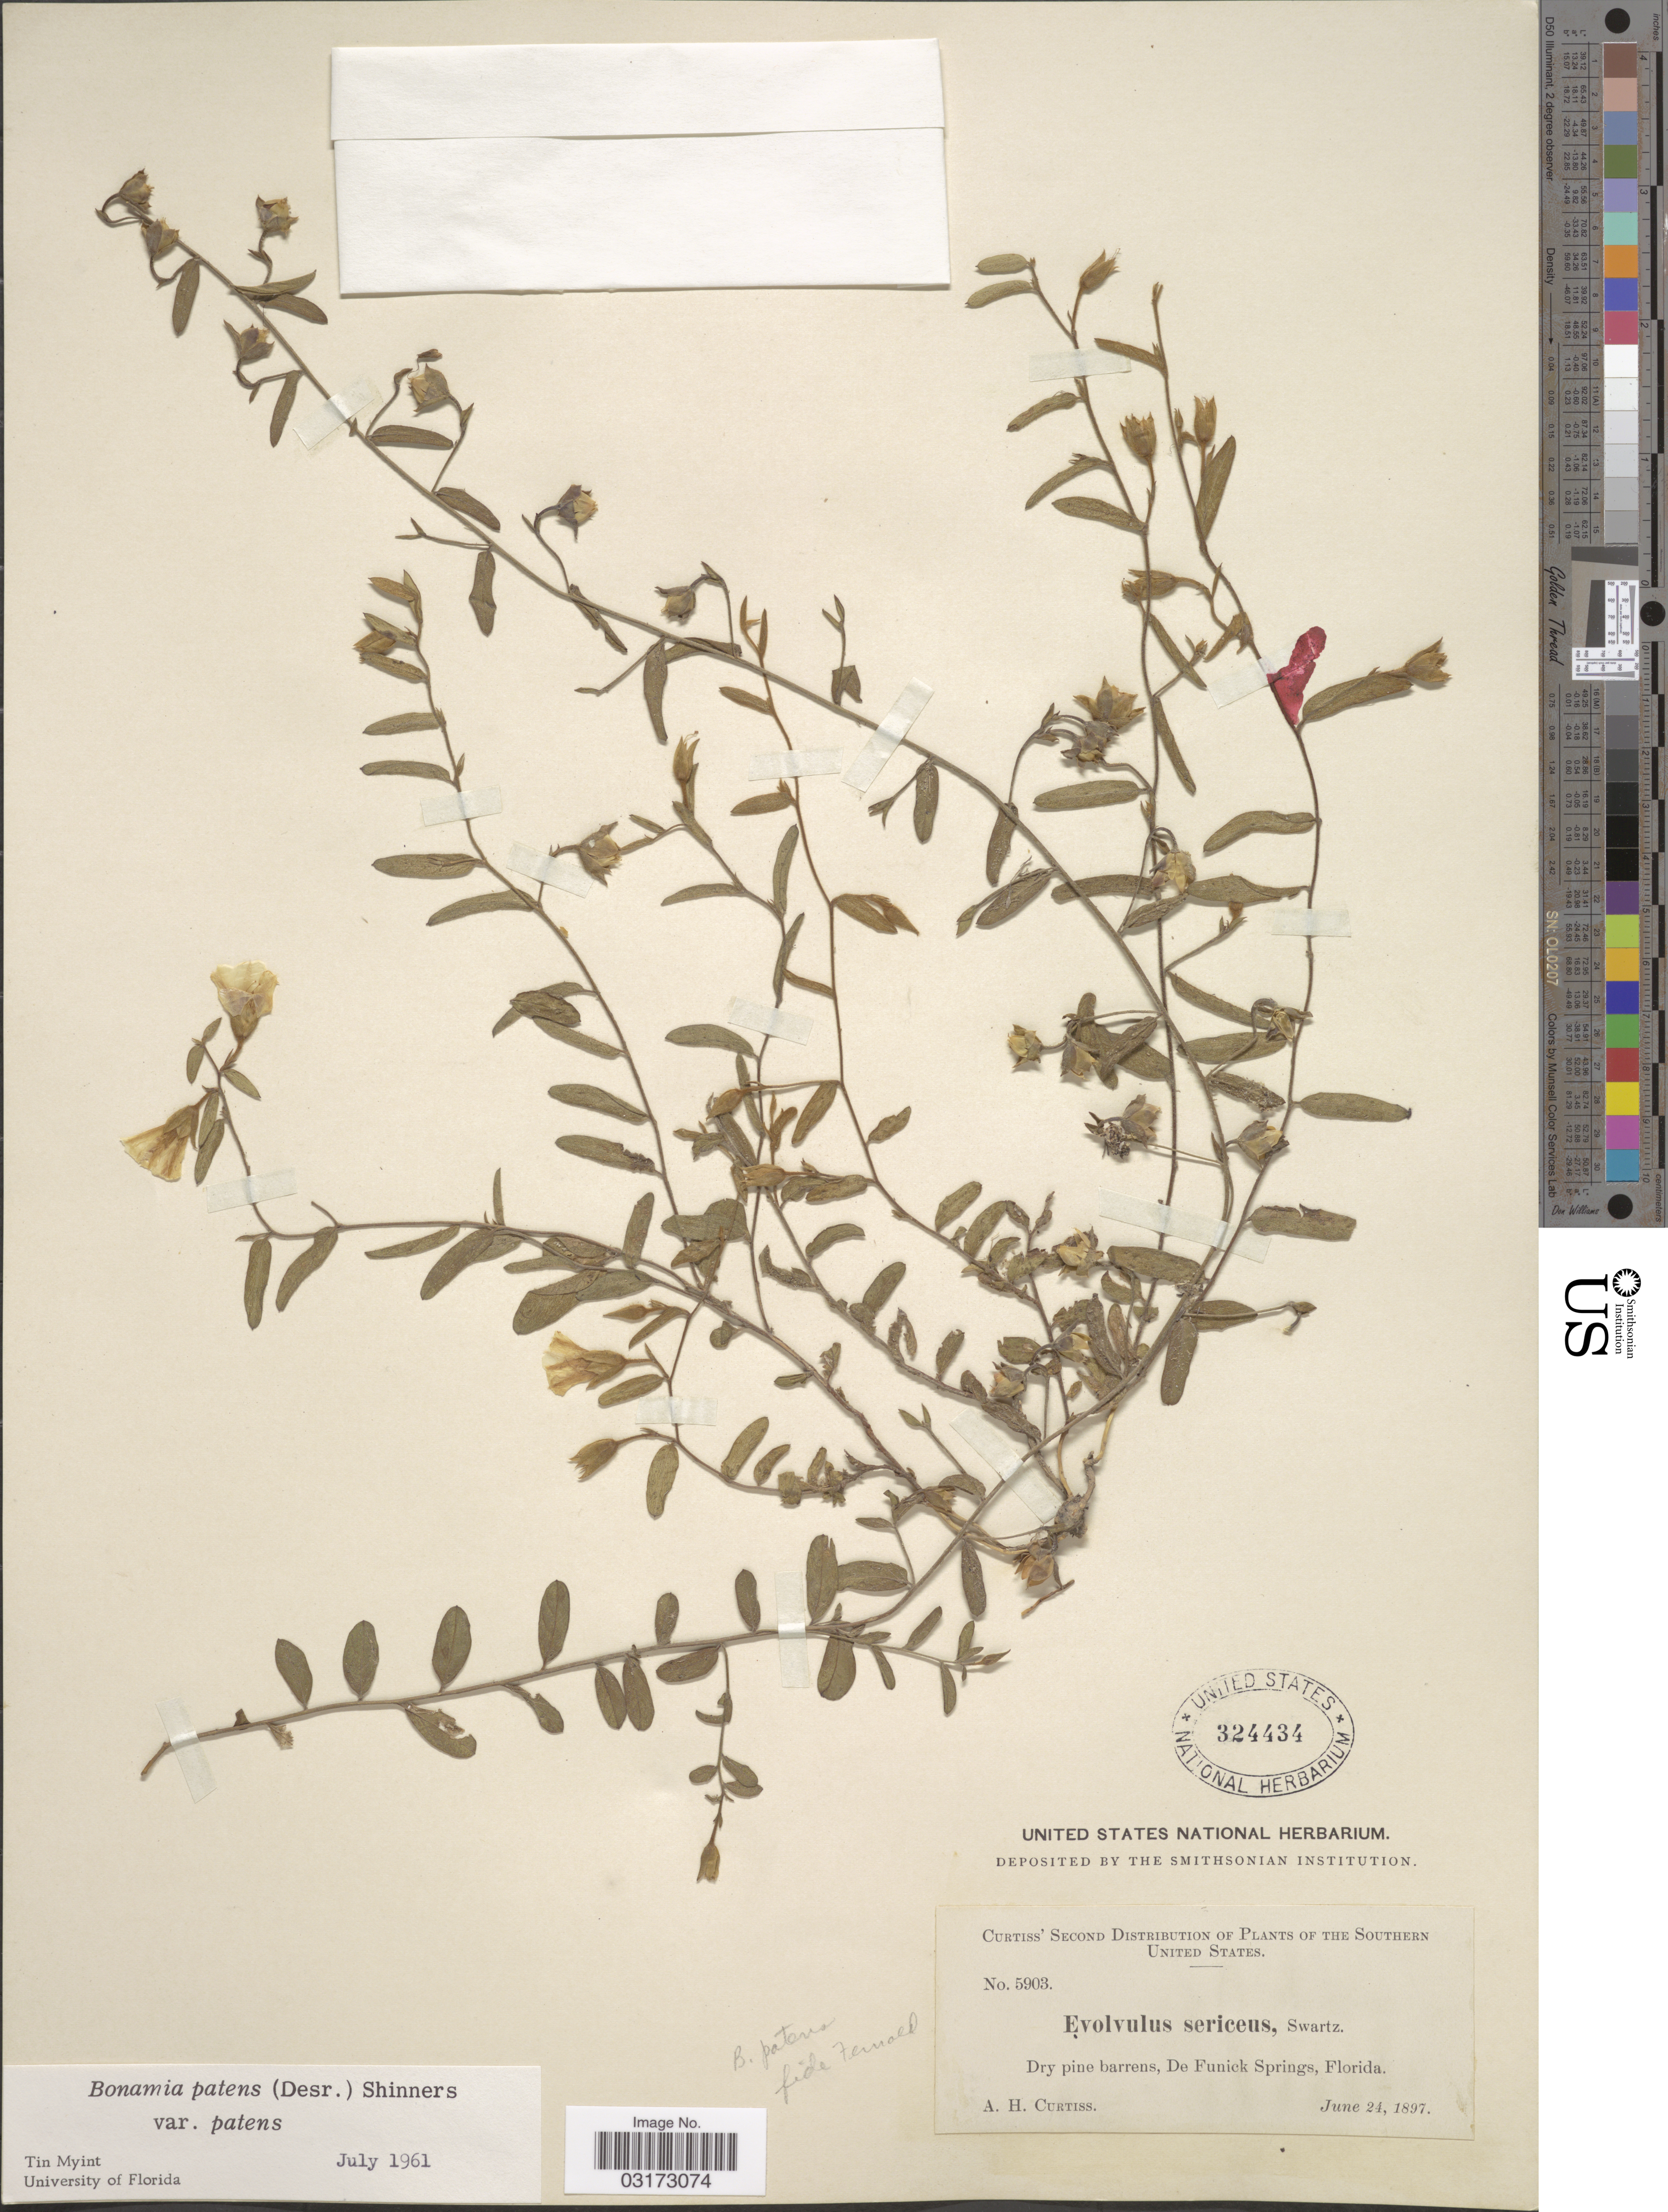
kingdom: Plantae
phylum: Tracheophyta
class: Magnoliopsida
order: Solanales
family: Convolvulaceae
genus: Stylisma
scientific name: Stylisma patens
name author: (Desr.) Myint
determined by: Strong, Mark T., (BOT), Smithsonian Institution - National Museum of Natural History (UNITED STATES)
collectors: A. H. Curtiss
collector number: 5903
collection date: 1897-06-24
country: United States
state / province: Florida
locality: The Southern United States. De Funick Springs.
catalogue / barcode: US 324434